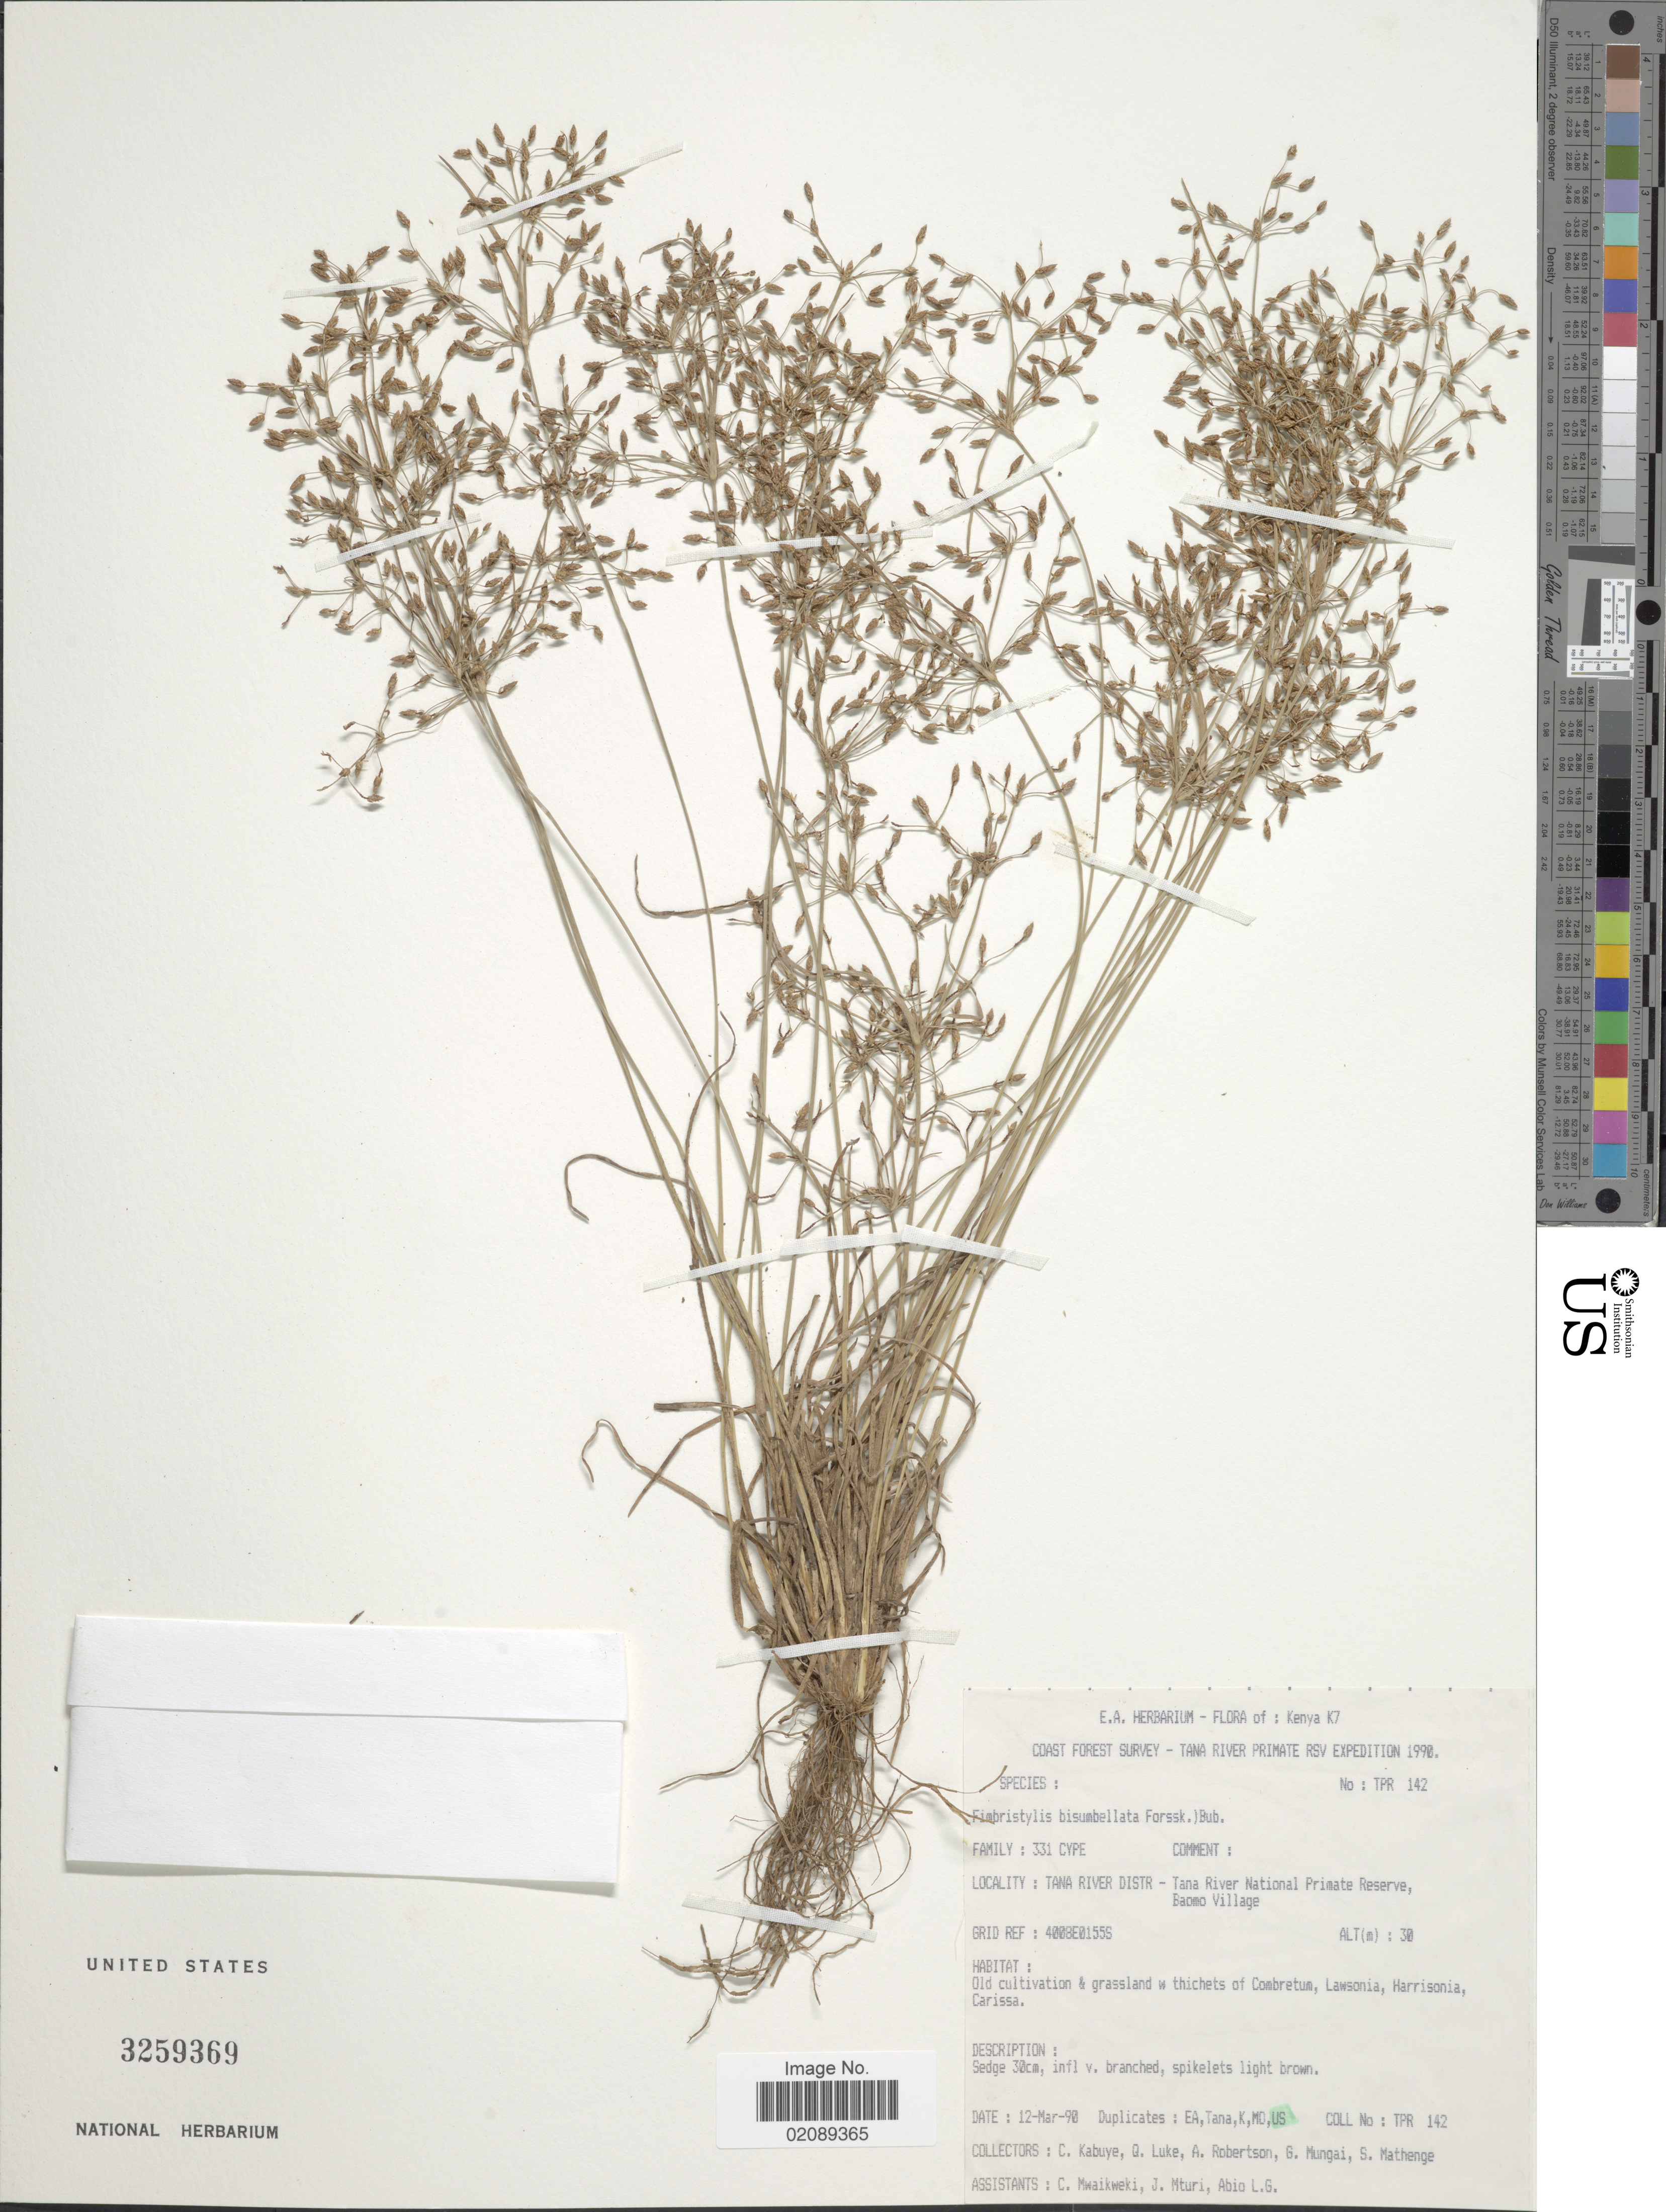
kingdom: Plantae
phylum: Tracheophyta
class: Liliopsida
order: Poales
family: Cyperaceae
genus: Fimbristylis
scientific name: Fimbristylis bisumbellata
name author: (Forssk.) Bubani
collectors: C. Kabuye, Q. Luke, A. Robertson, G. Mungai & et al.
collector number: TPR 142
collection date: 1990-03-12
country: Kenya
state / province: Tana River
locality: K7. Tana River National Primate Reserve, Baomo Village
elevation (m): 30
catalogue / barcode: US 3259369